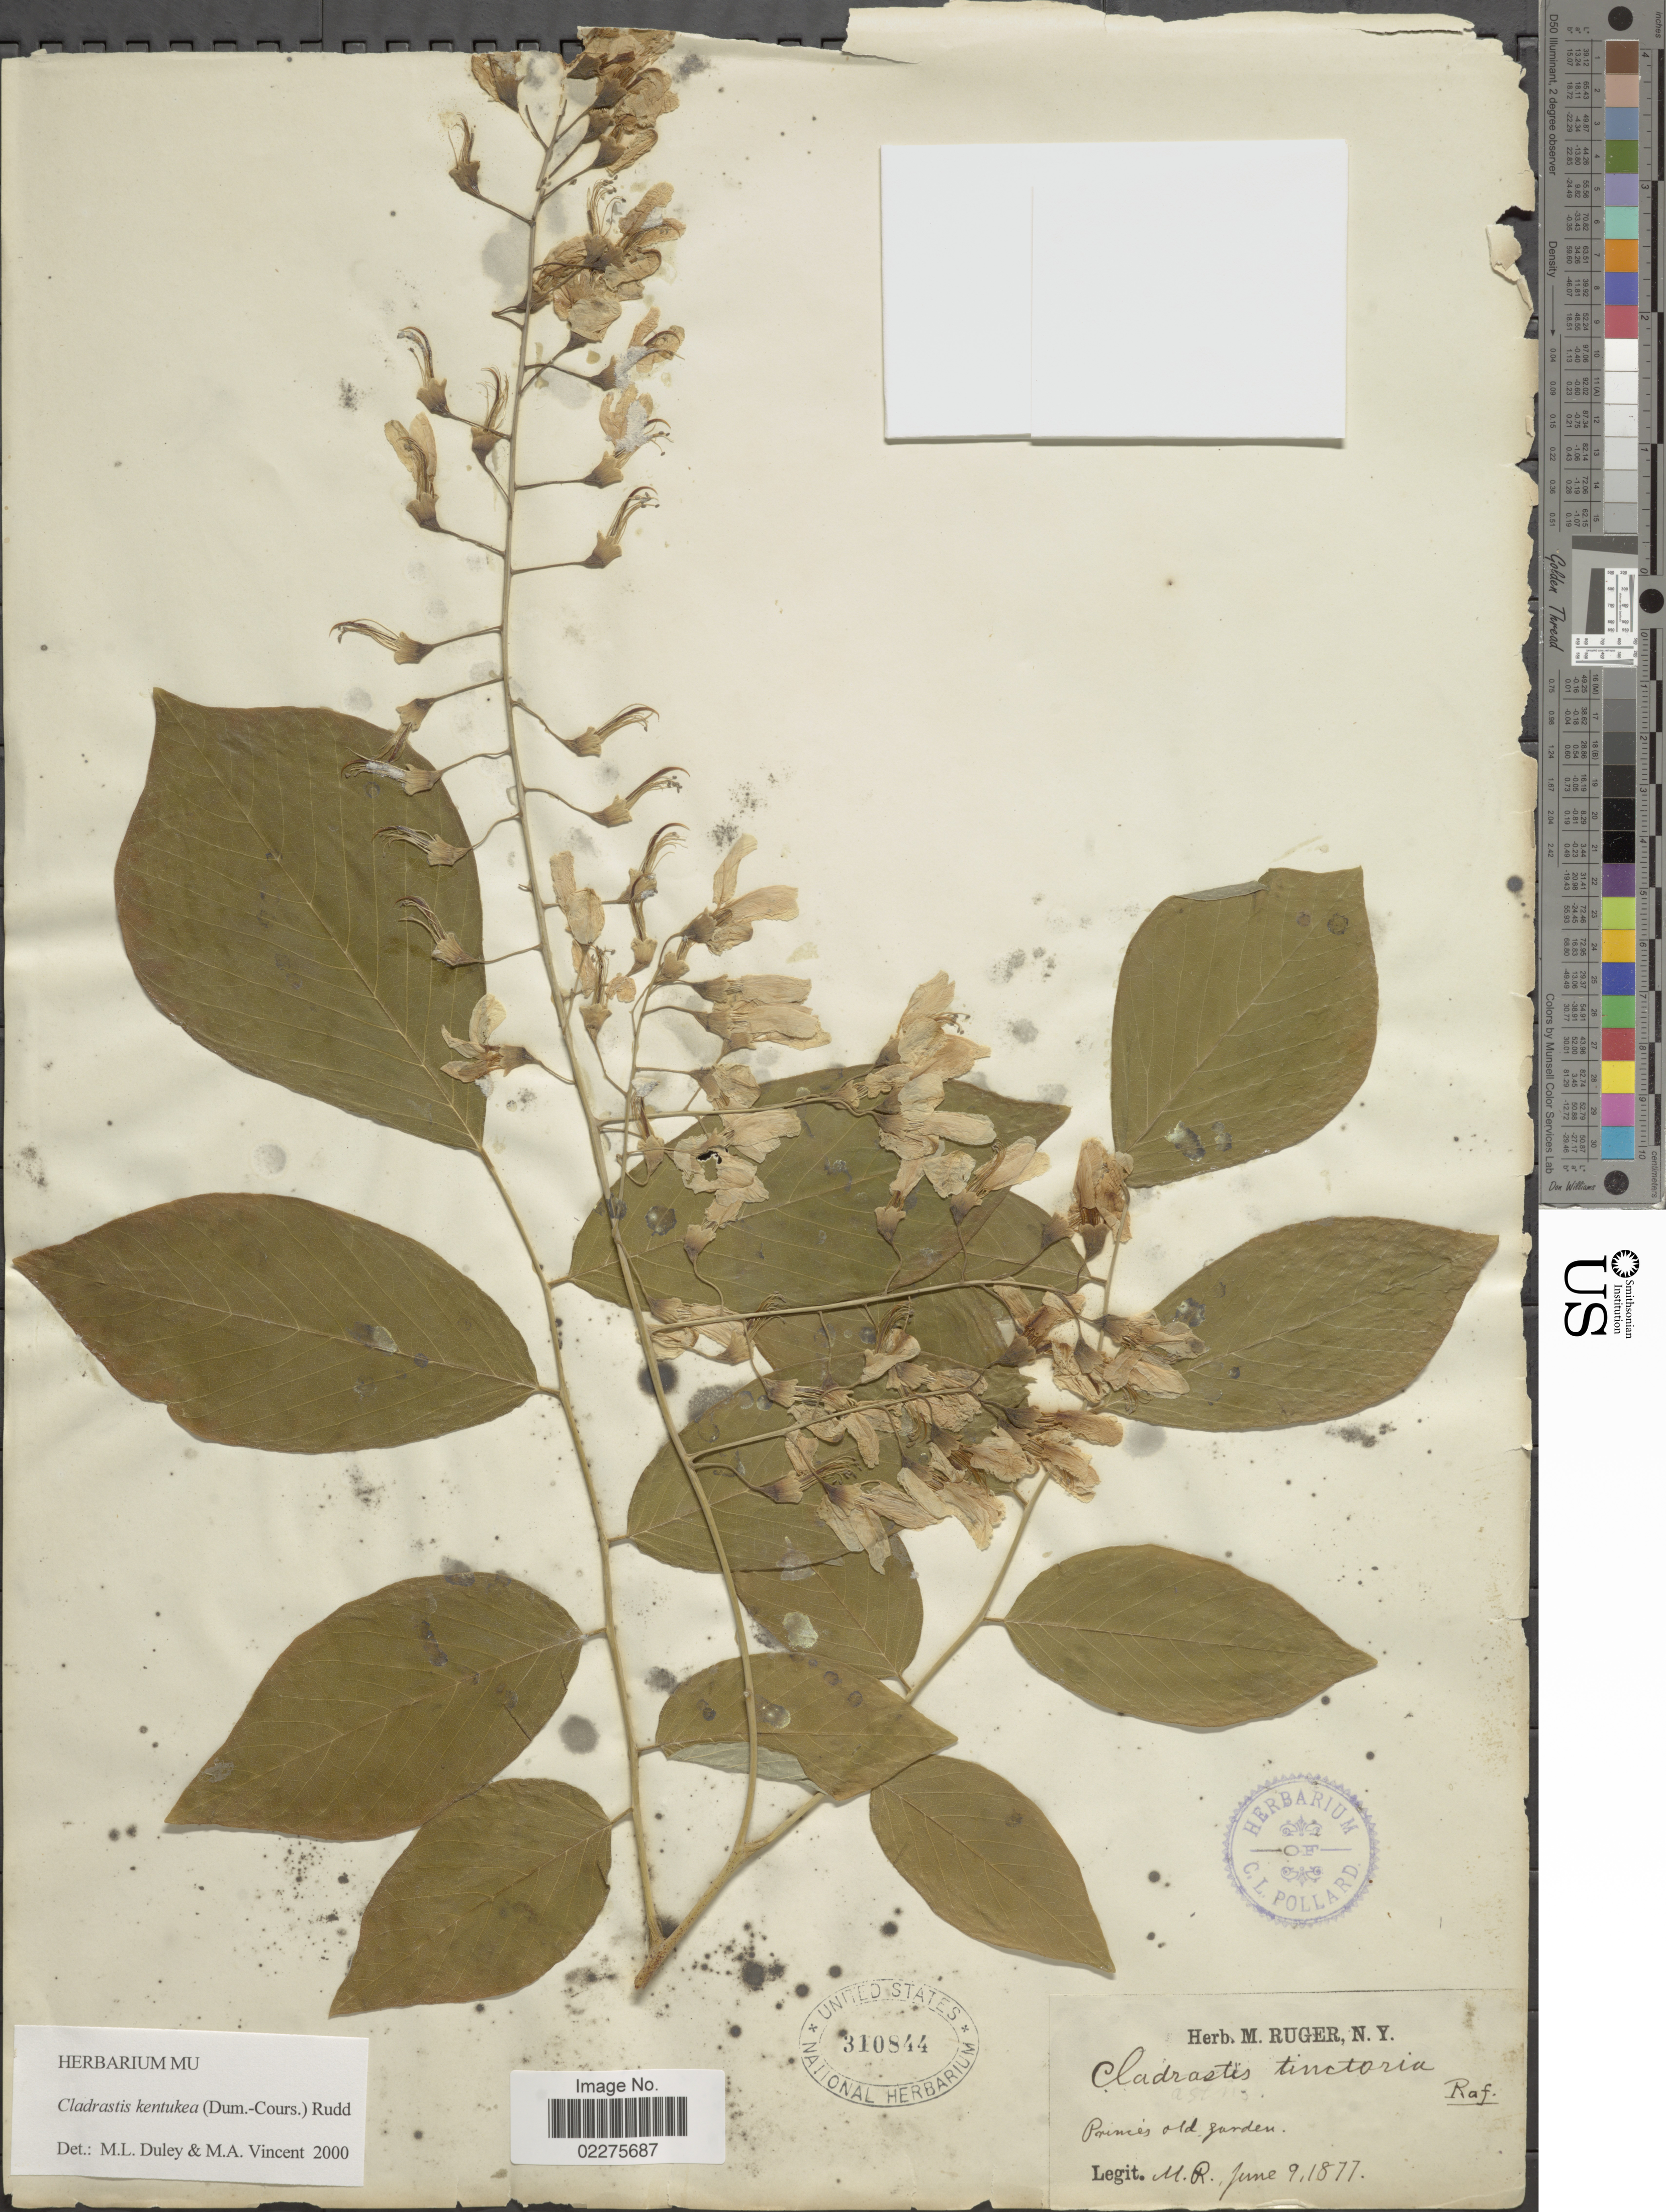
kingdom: Plantae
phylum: Tracheophyta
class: Magnoliopsida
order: Fabales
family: Fabaceae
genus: Cladrastis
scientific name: Cladrastis kentukea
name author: (Dum. Cours.) Rudd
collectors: M. Ruger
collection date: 1877-06-09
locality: Prince's [interpreted] old garden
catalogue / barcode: US 310844